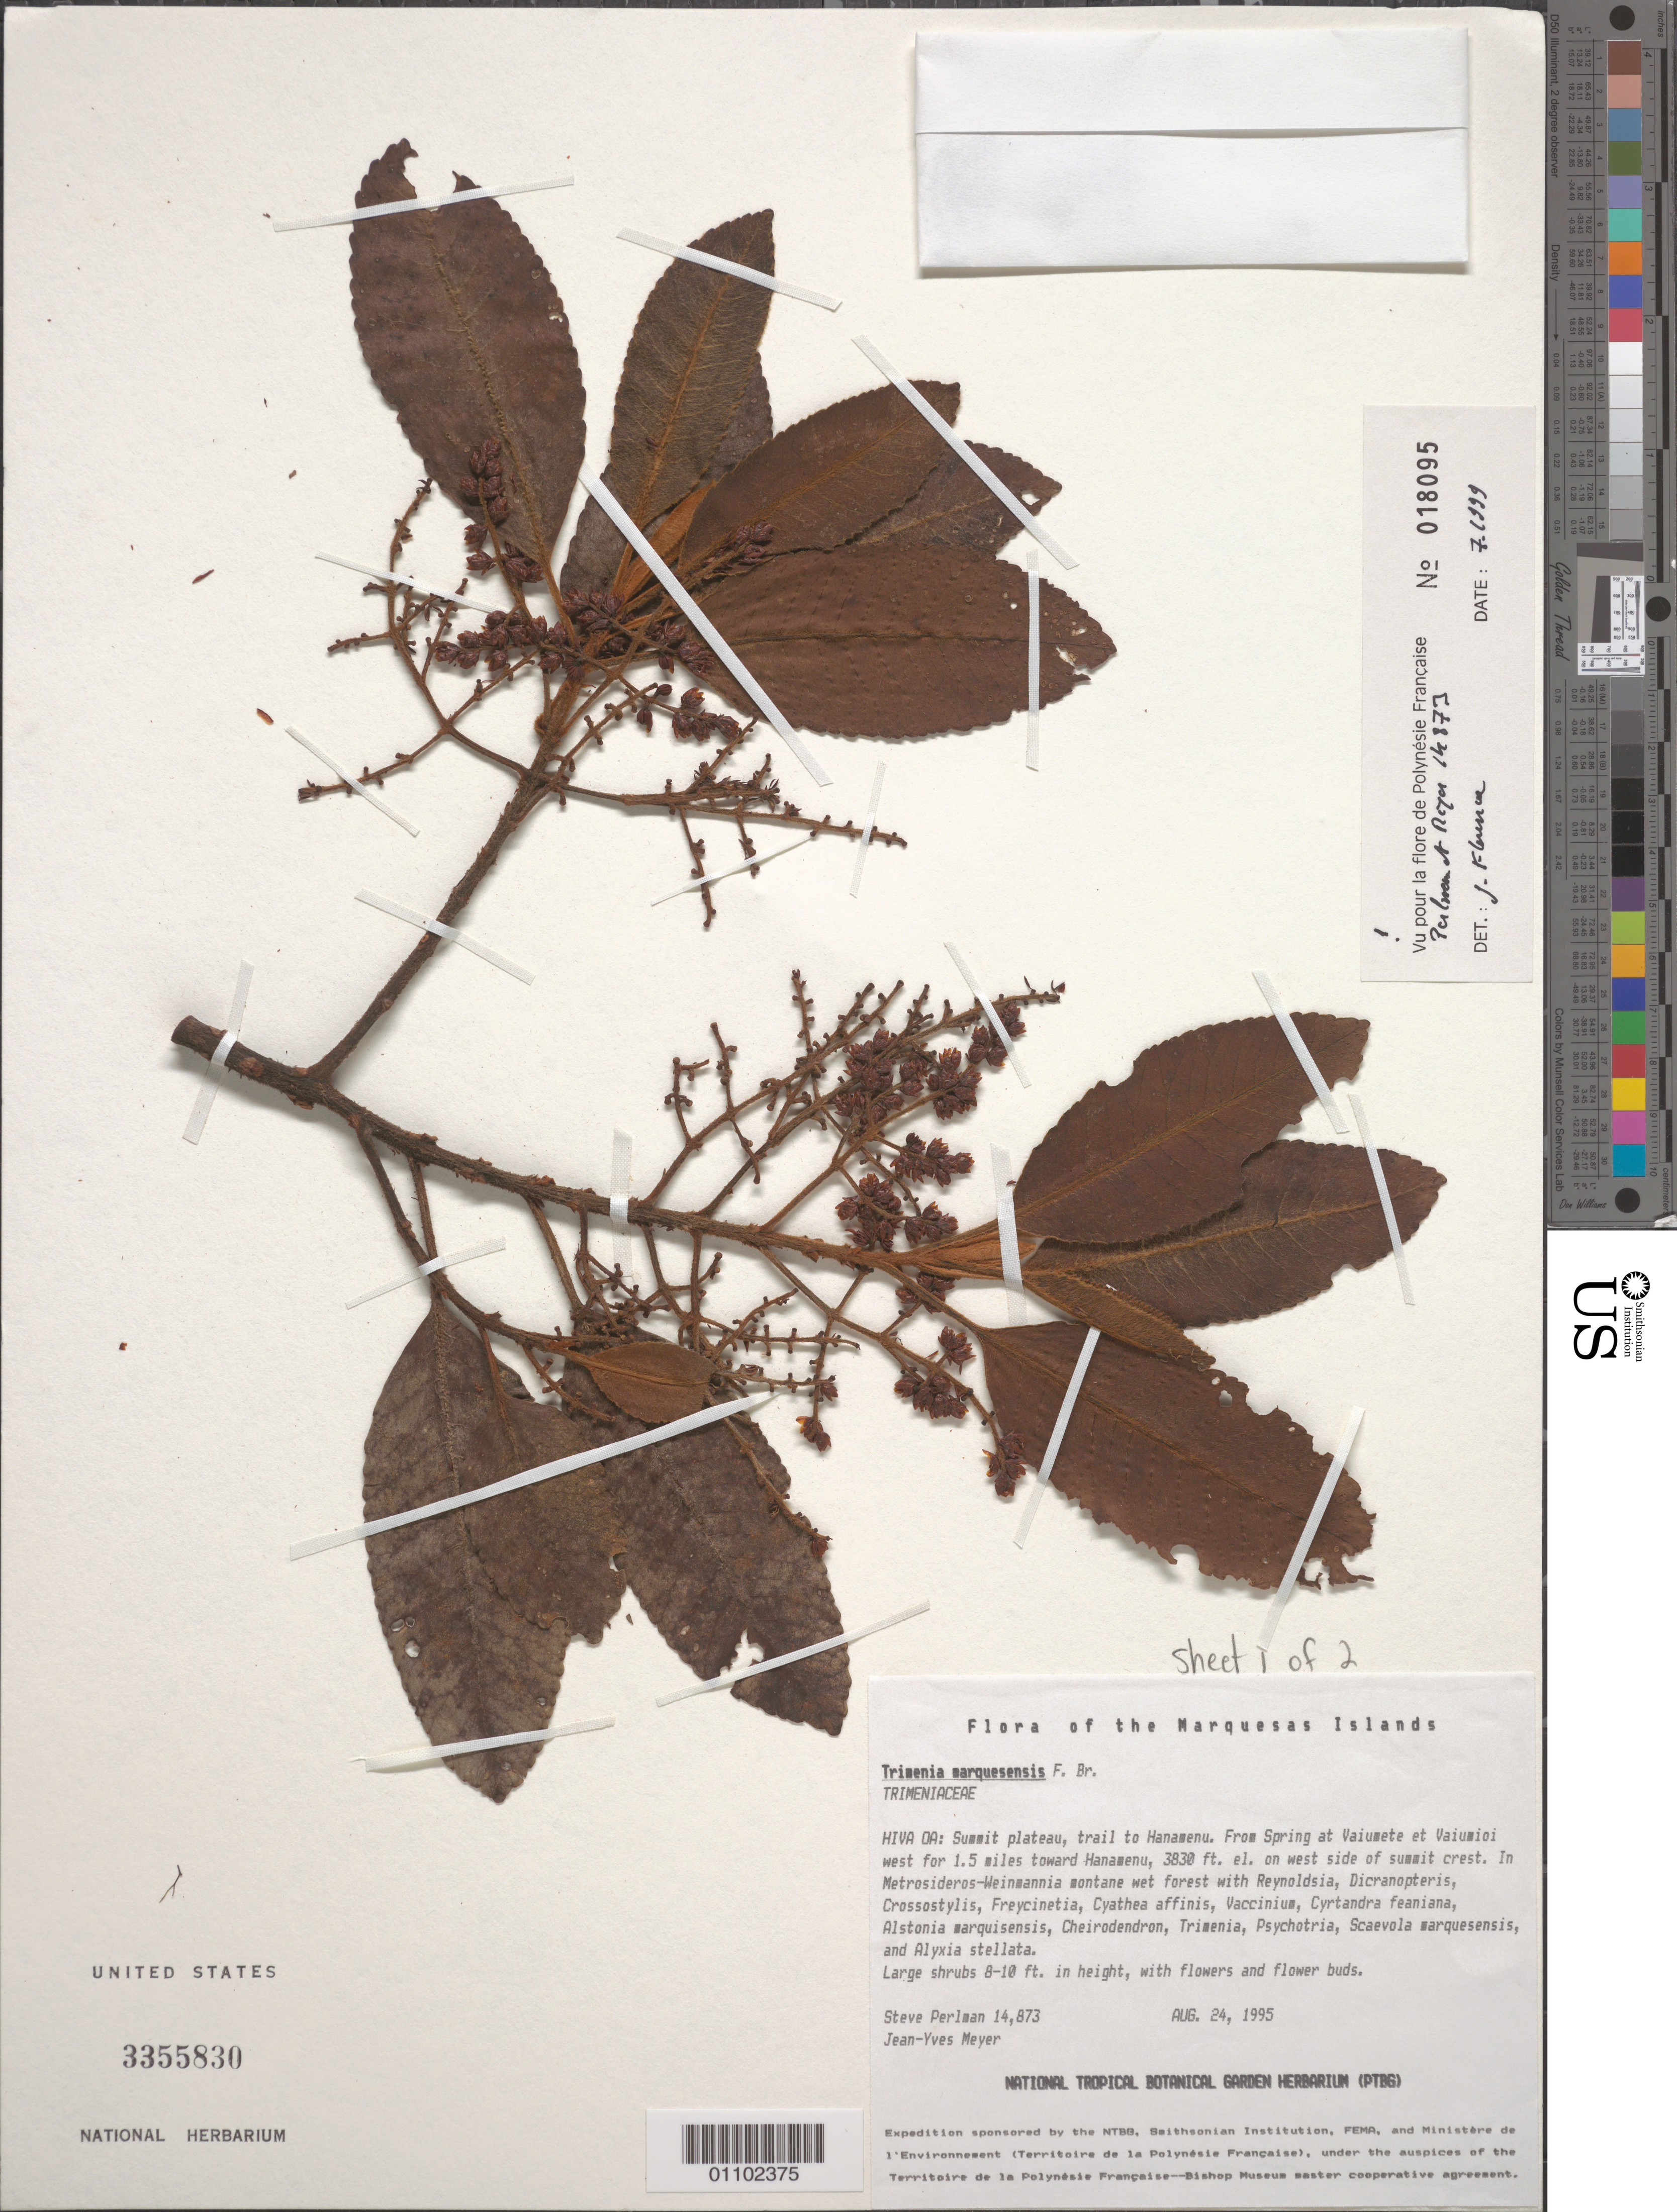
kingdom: Plantae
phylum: Tracheophyta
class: Magnoliopsida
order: Austrobaileyales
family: Trimeniaceae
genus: Trimenia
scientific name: Trimenia marquesensis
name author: F. Br.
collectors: S. P. Perlman & J.-Y. Meyer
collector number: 14873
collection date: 1995-08-24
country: French Polynesia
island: Hiva Oa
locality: Trail toward Hanamenu, from spring at Vaiumete and Vaiumioi W for 1.5 mi, on W side of summit crest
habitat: Metrosideros - Weinmannia montane wet forest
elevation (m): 1167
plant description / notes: Fruit temporarily sampled for micro-CT scanning.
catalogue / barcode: US 3355830